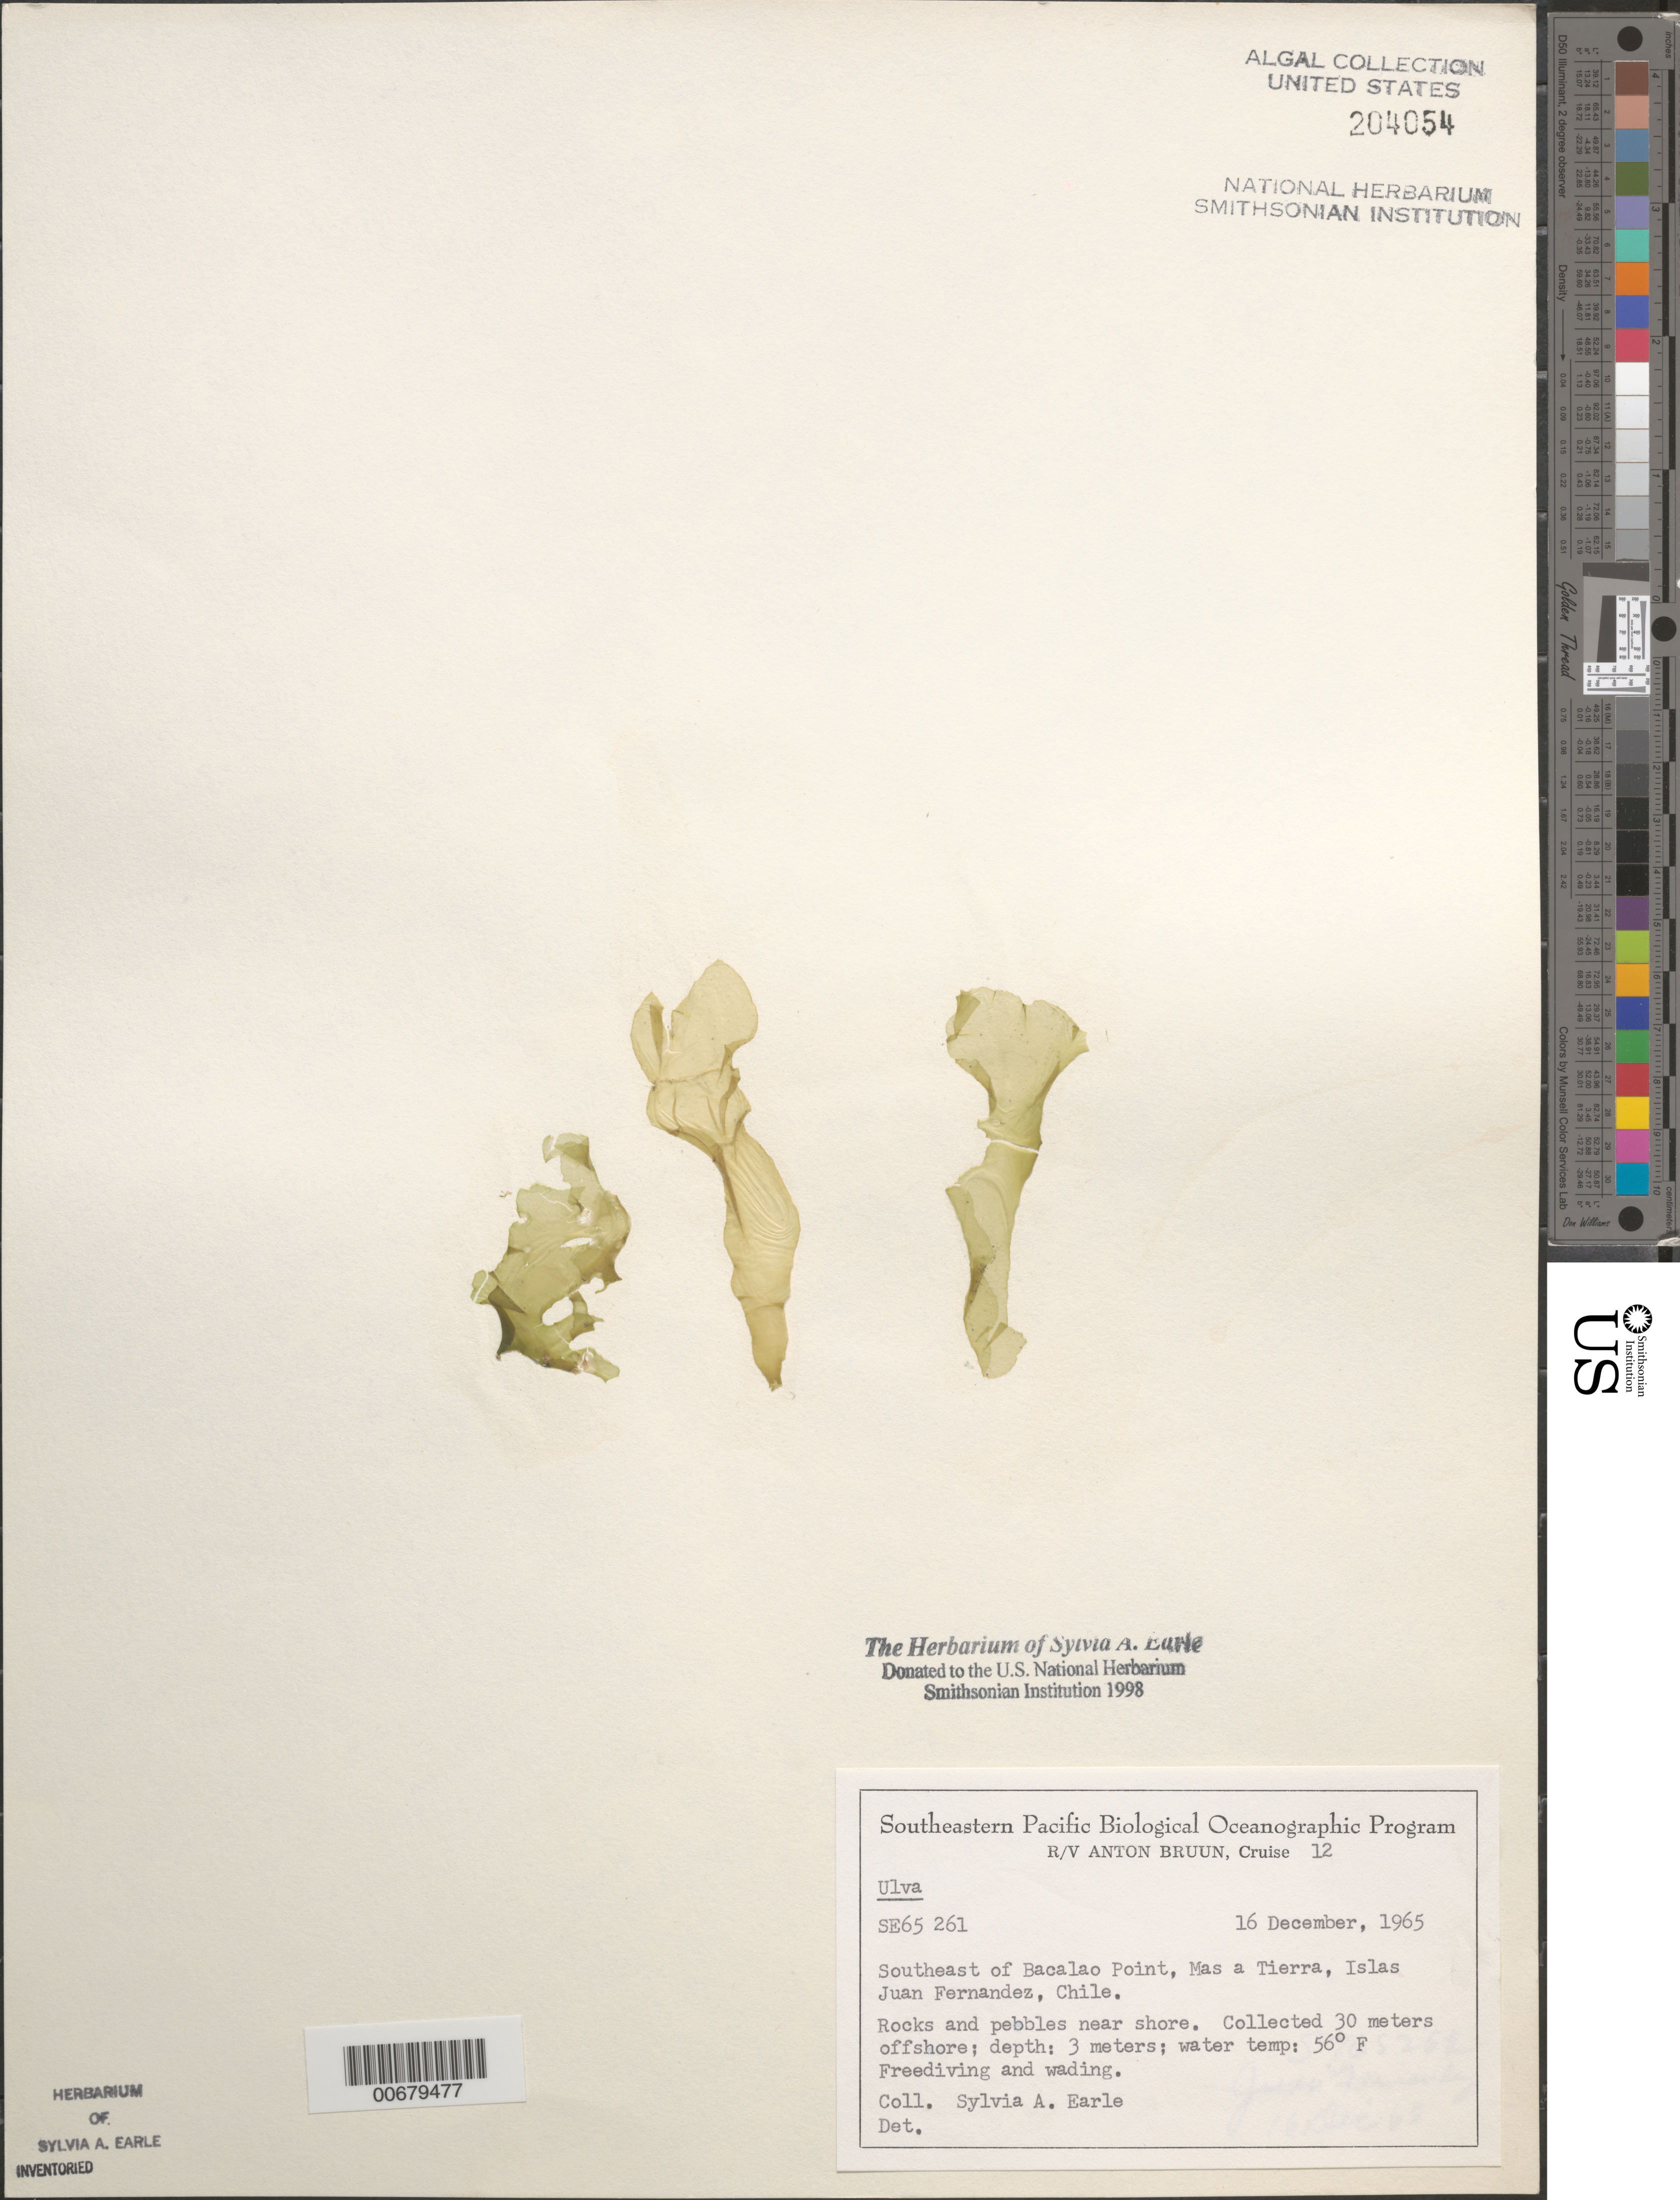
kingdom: Plantae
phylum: Chlorophyta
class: Ulvophyceae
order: Ulvales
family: Ulvaceae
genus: Ulva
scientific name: Ulva sp.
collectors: S. A. Earle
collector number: SE 65261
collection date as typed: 16 Dec 1965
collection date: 1965-12-16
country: Chile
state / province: Valparaíso (V)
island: Isla Más a Tierra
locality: Southeast of Bacalao Point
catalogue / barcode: US 204054